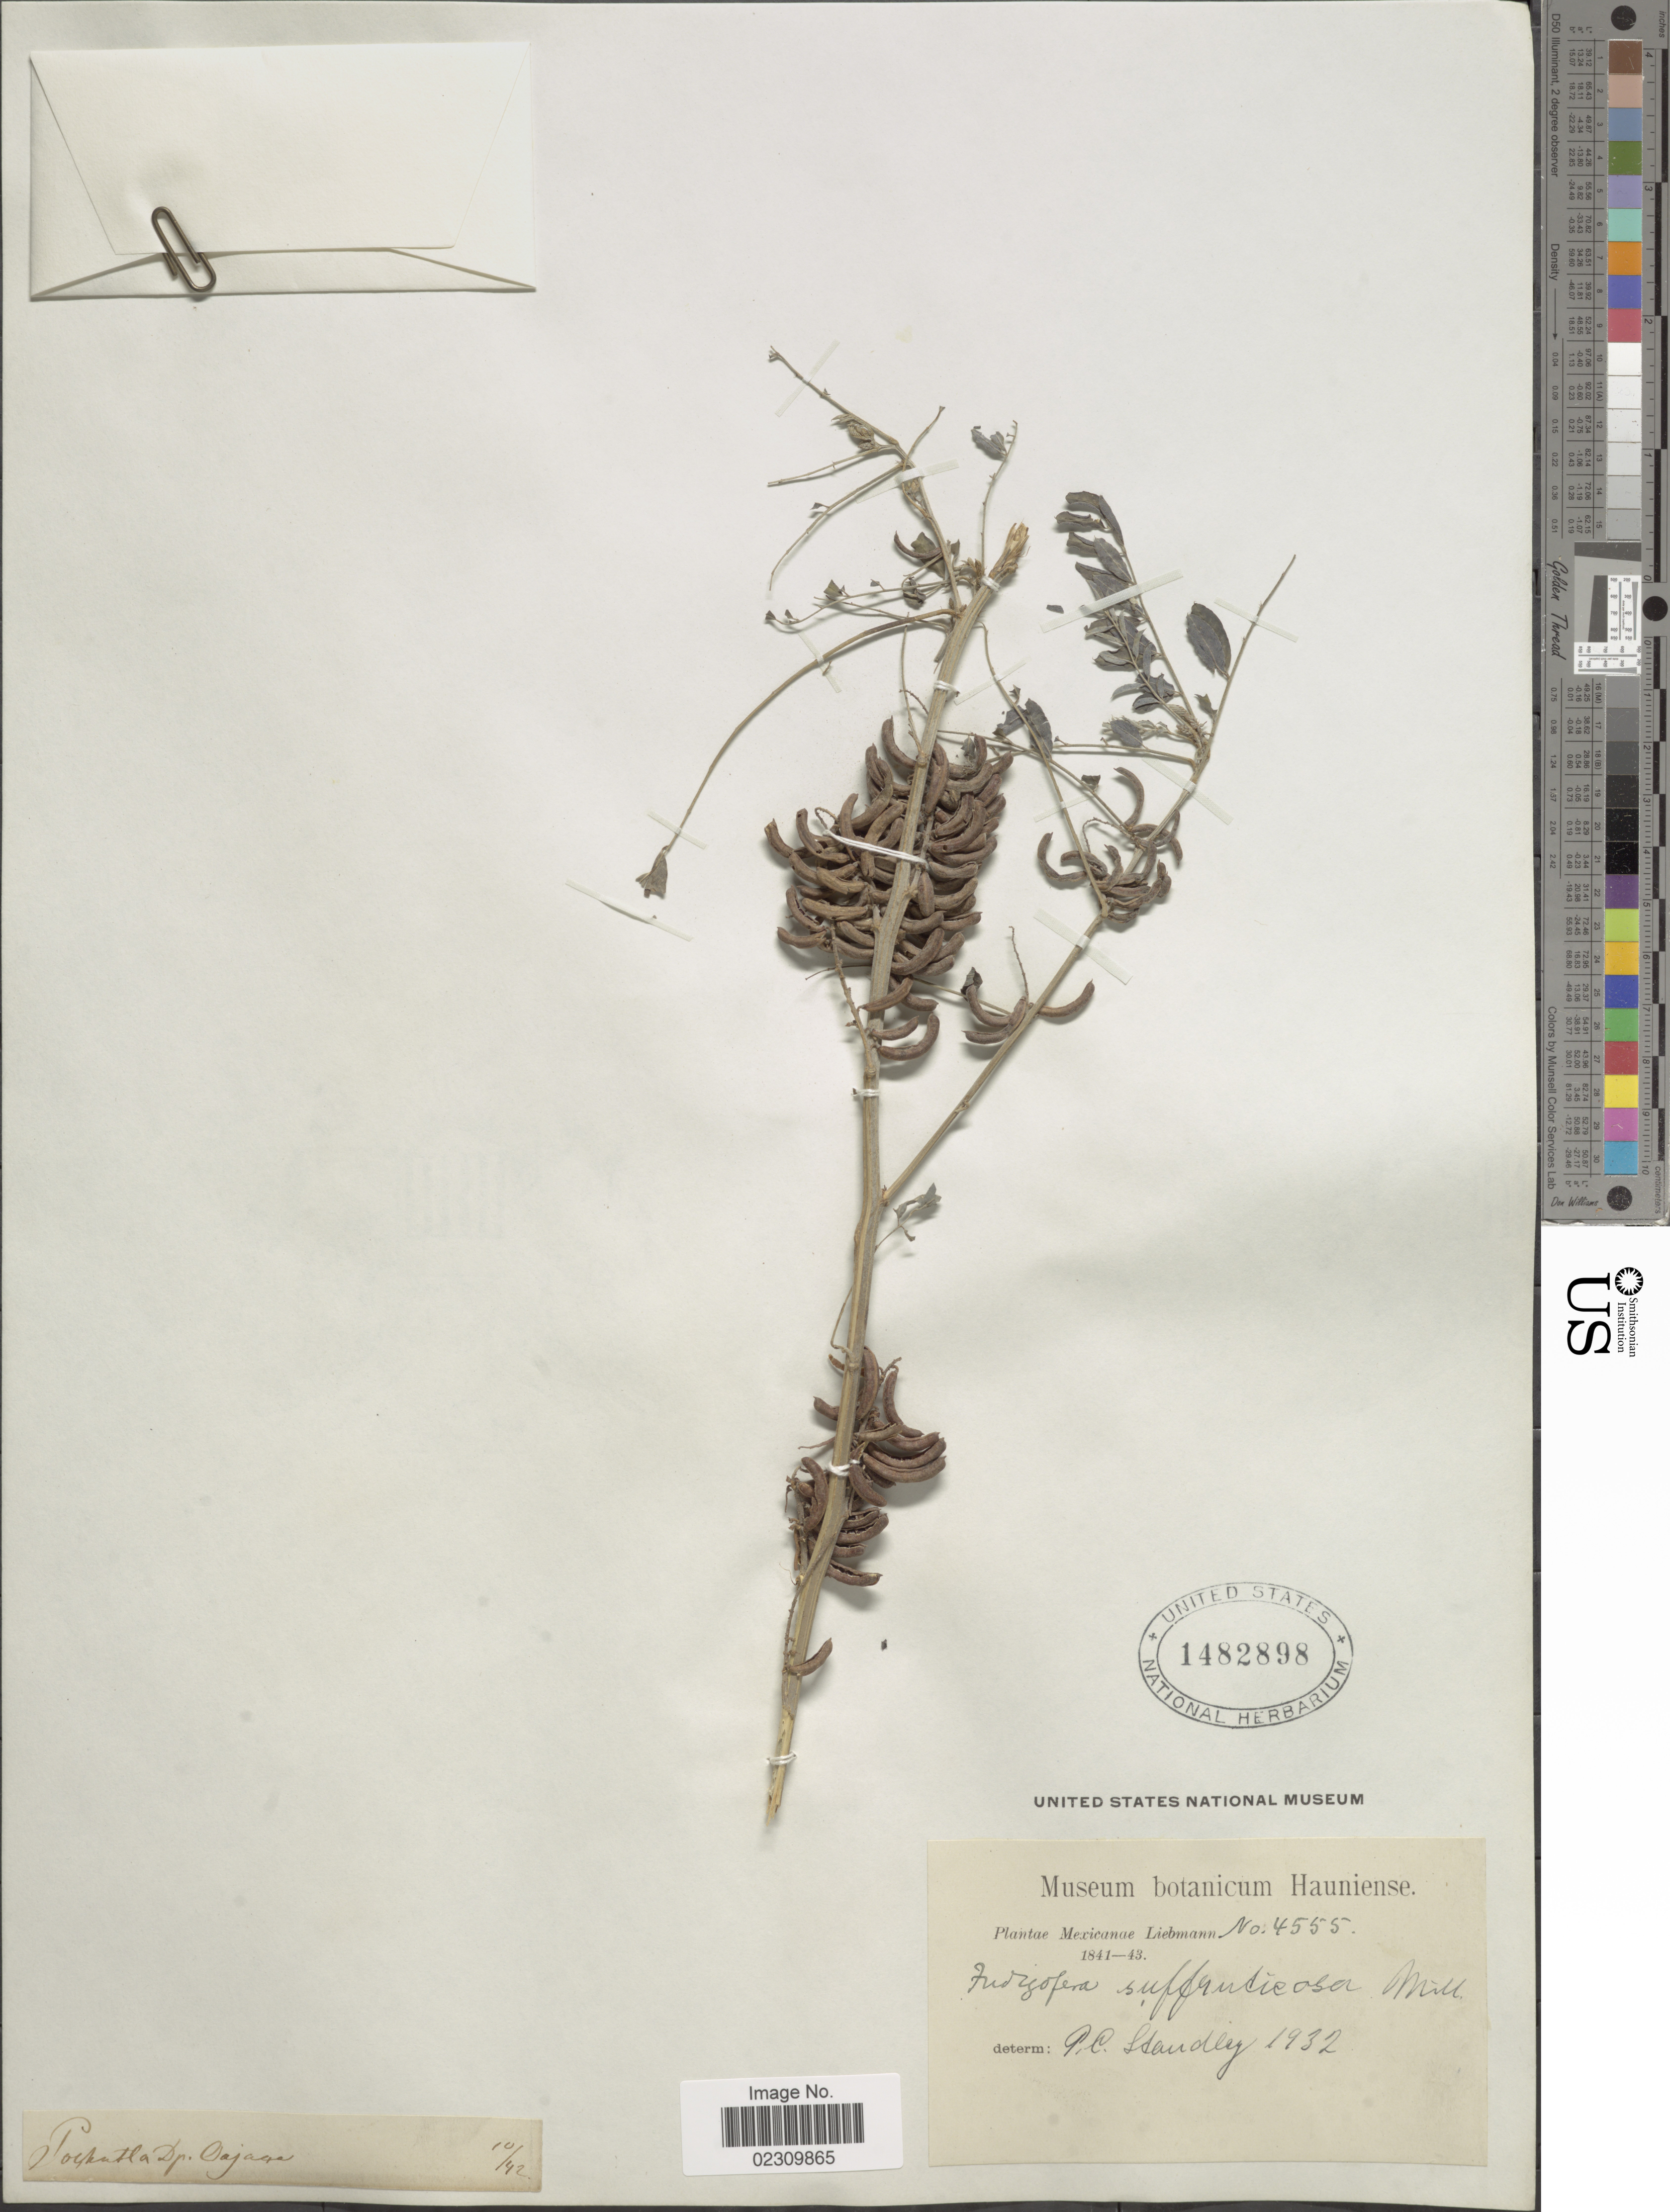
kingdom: Plantae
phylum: Tracheophyta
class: Magnoliopsida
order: Fabales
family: Fabaceae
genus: Indigofera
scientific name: Indigofera suffruticosa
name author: Mill.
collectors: -. Leibmann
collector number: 4555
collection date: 1841-12/1843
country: Mexico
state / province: Puebla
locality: San Diego, Tehuacan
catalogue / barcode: US 1482898